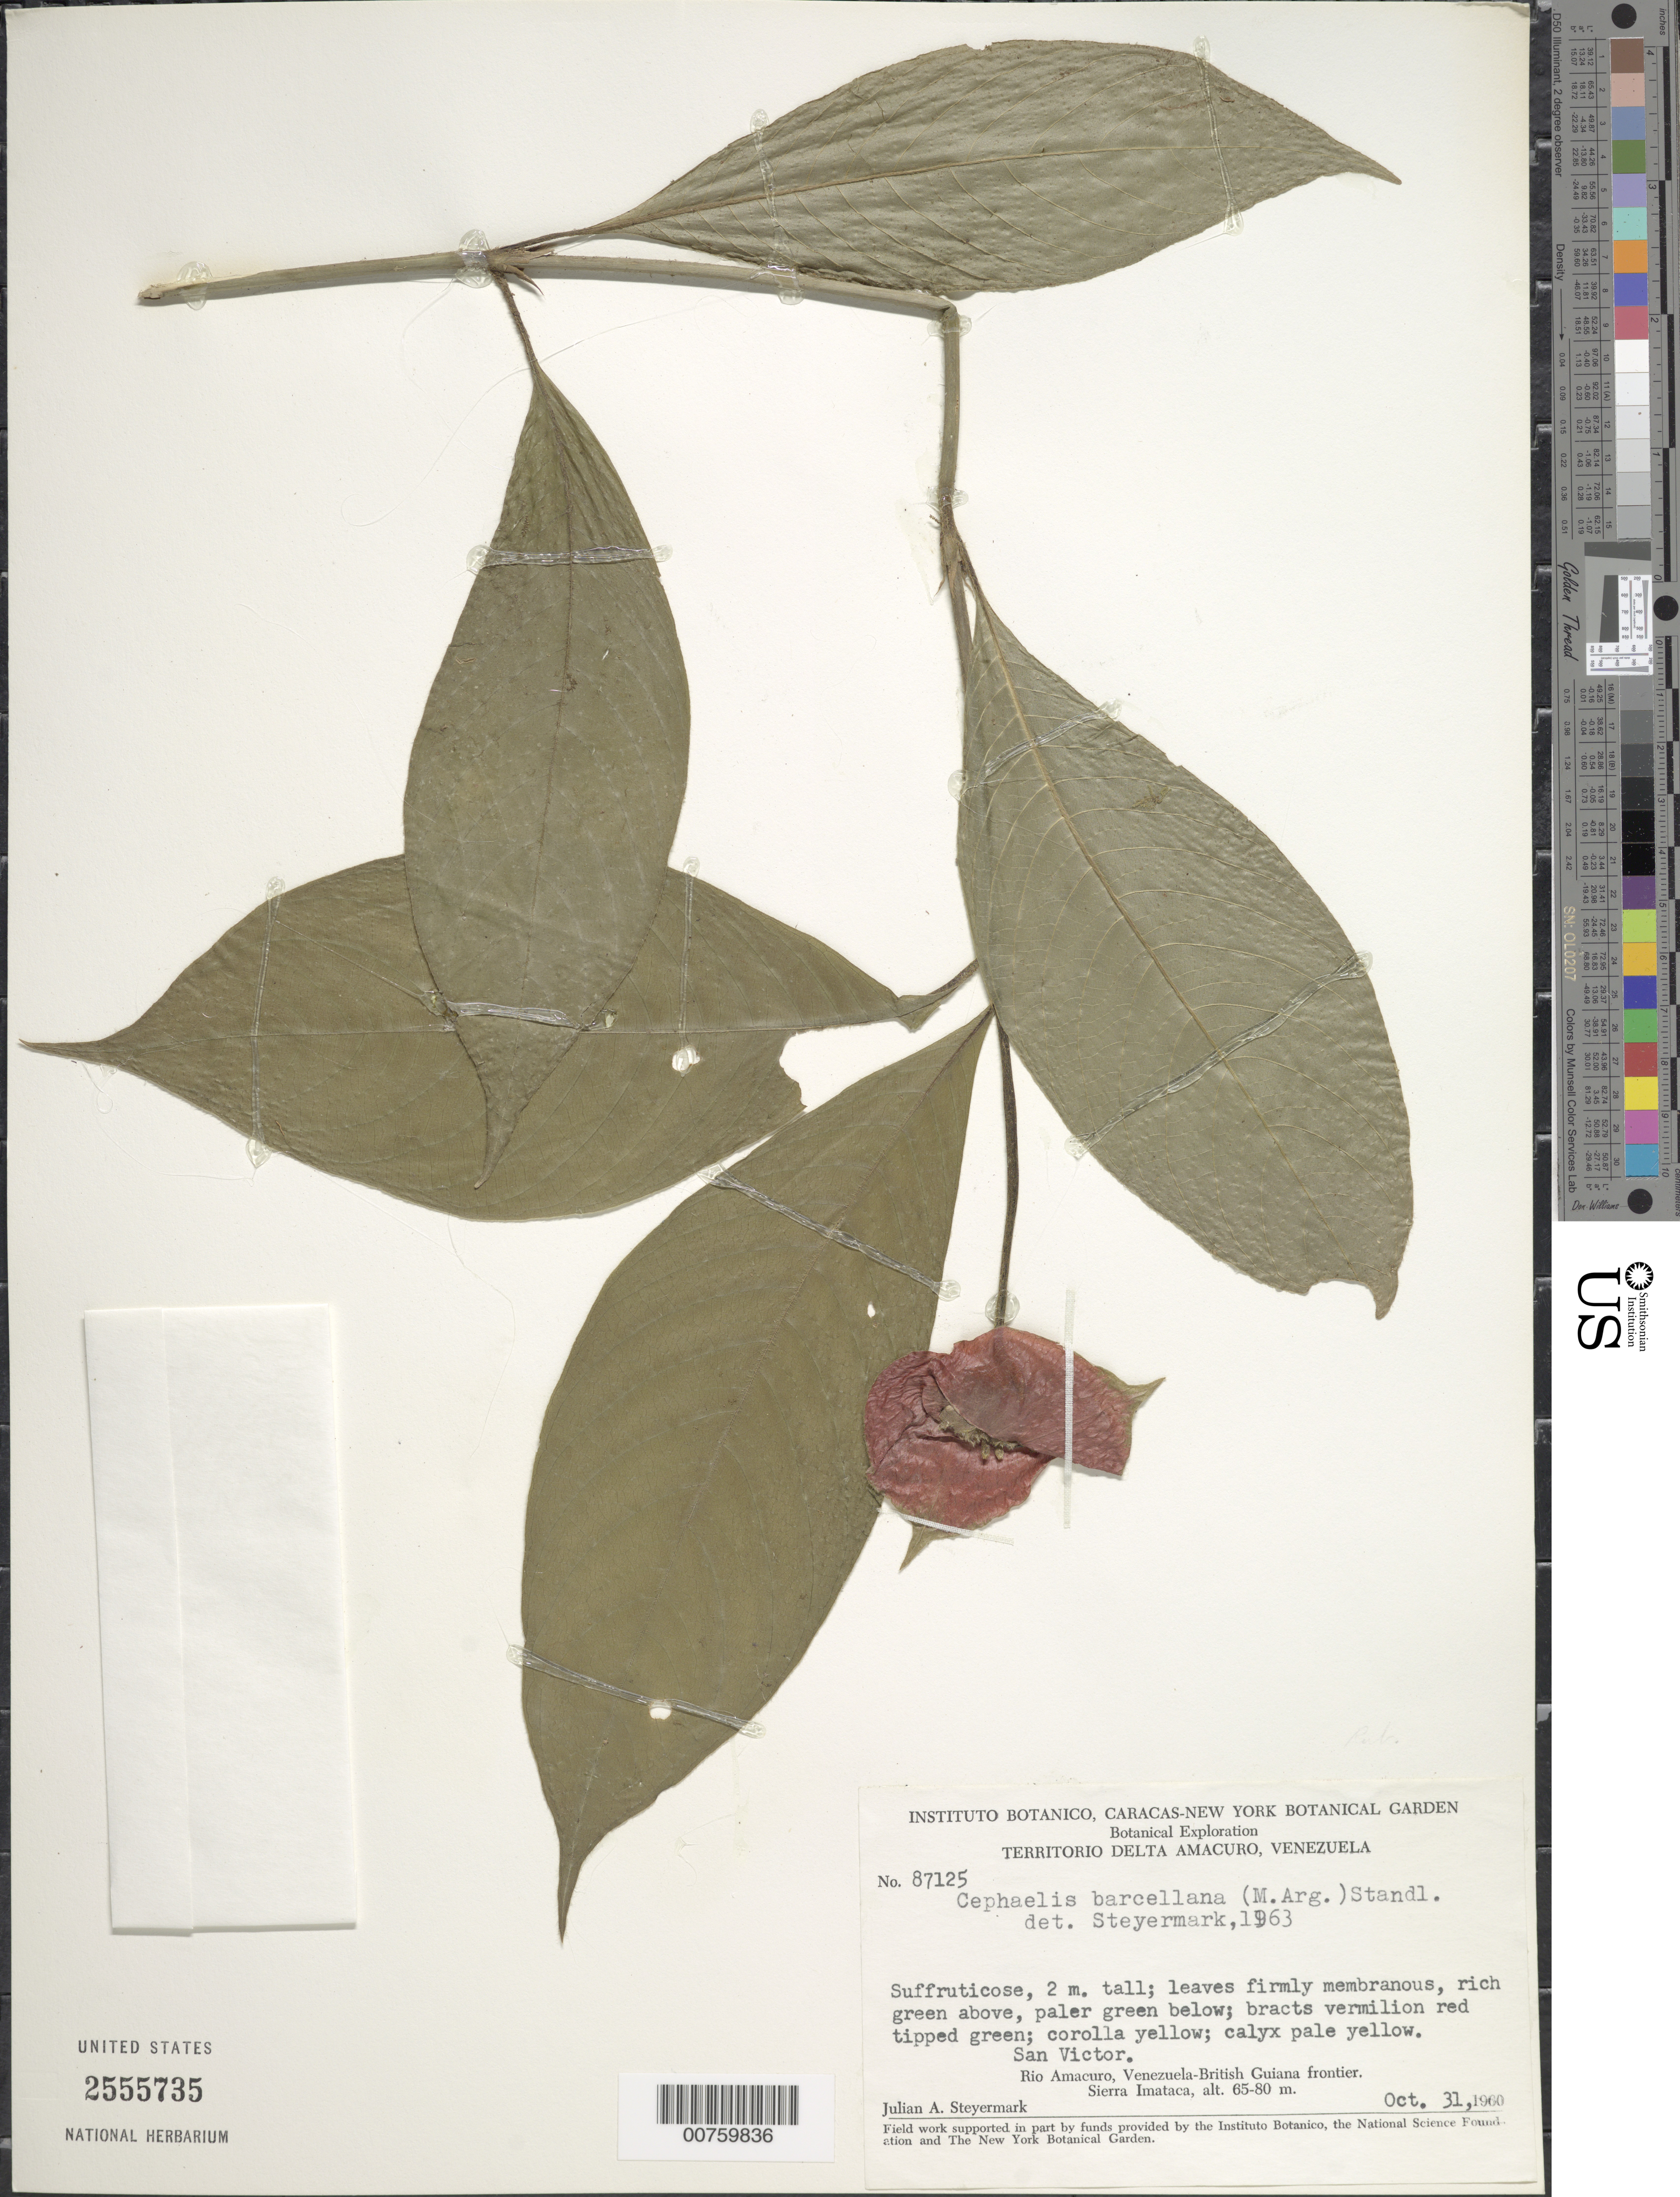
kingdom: Plantae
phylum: Tracheophyta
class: Magnoliopsida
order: Gentianales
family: Rubiaceae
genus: Psychotria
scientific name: Psychotria poeppigiana subsp. barcellana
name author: (Müll. Arg.) Steyerm.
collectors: J. Steyermark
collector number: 87125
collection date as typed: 31-Oct-60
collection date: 1960-10-31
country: Venezuela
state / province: Delta Amacuro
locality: San Victor, Río Amacuro, Venezuela-British Guiana frontier, Sierra Imataca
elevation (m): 65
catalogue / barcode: US 2555735